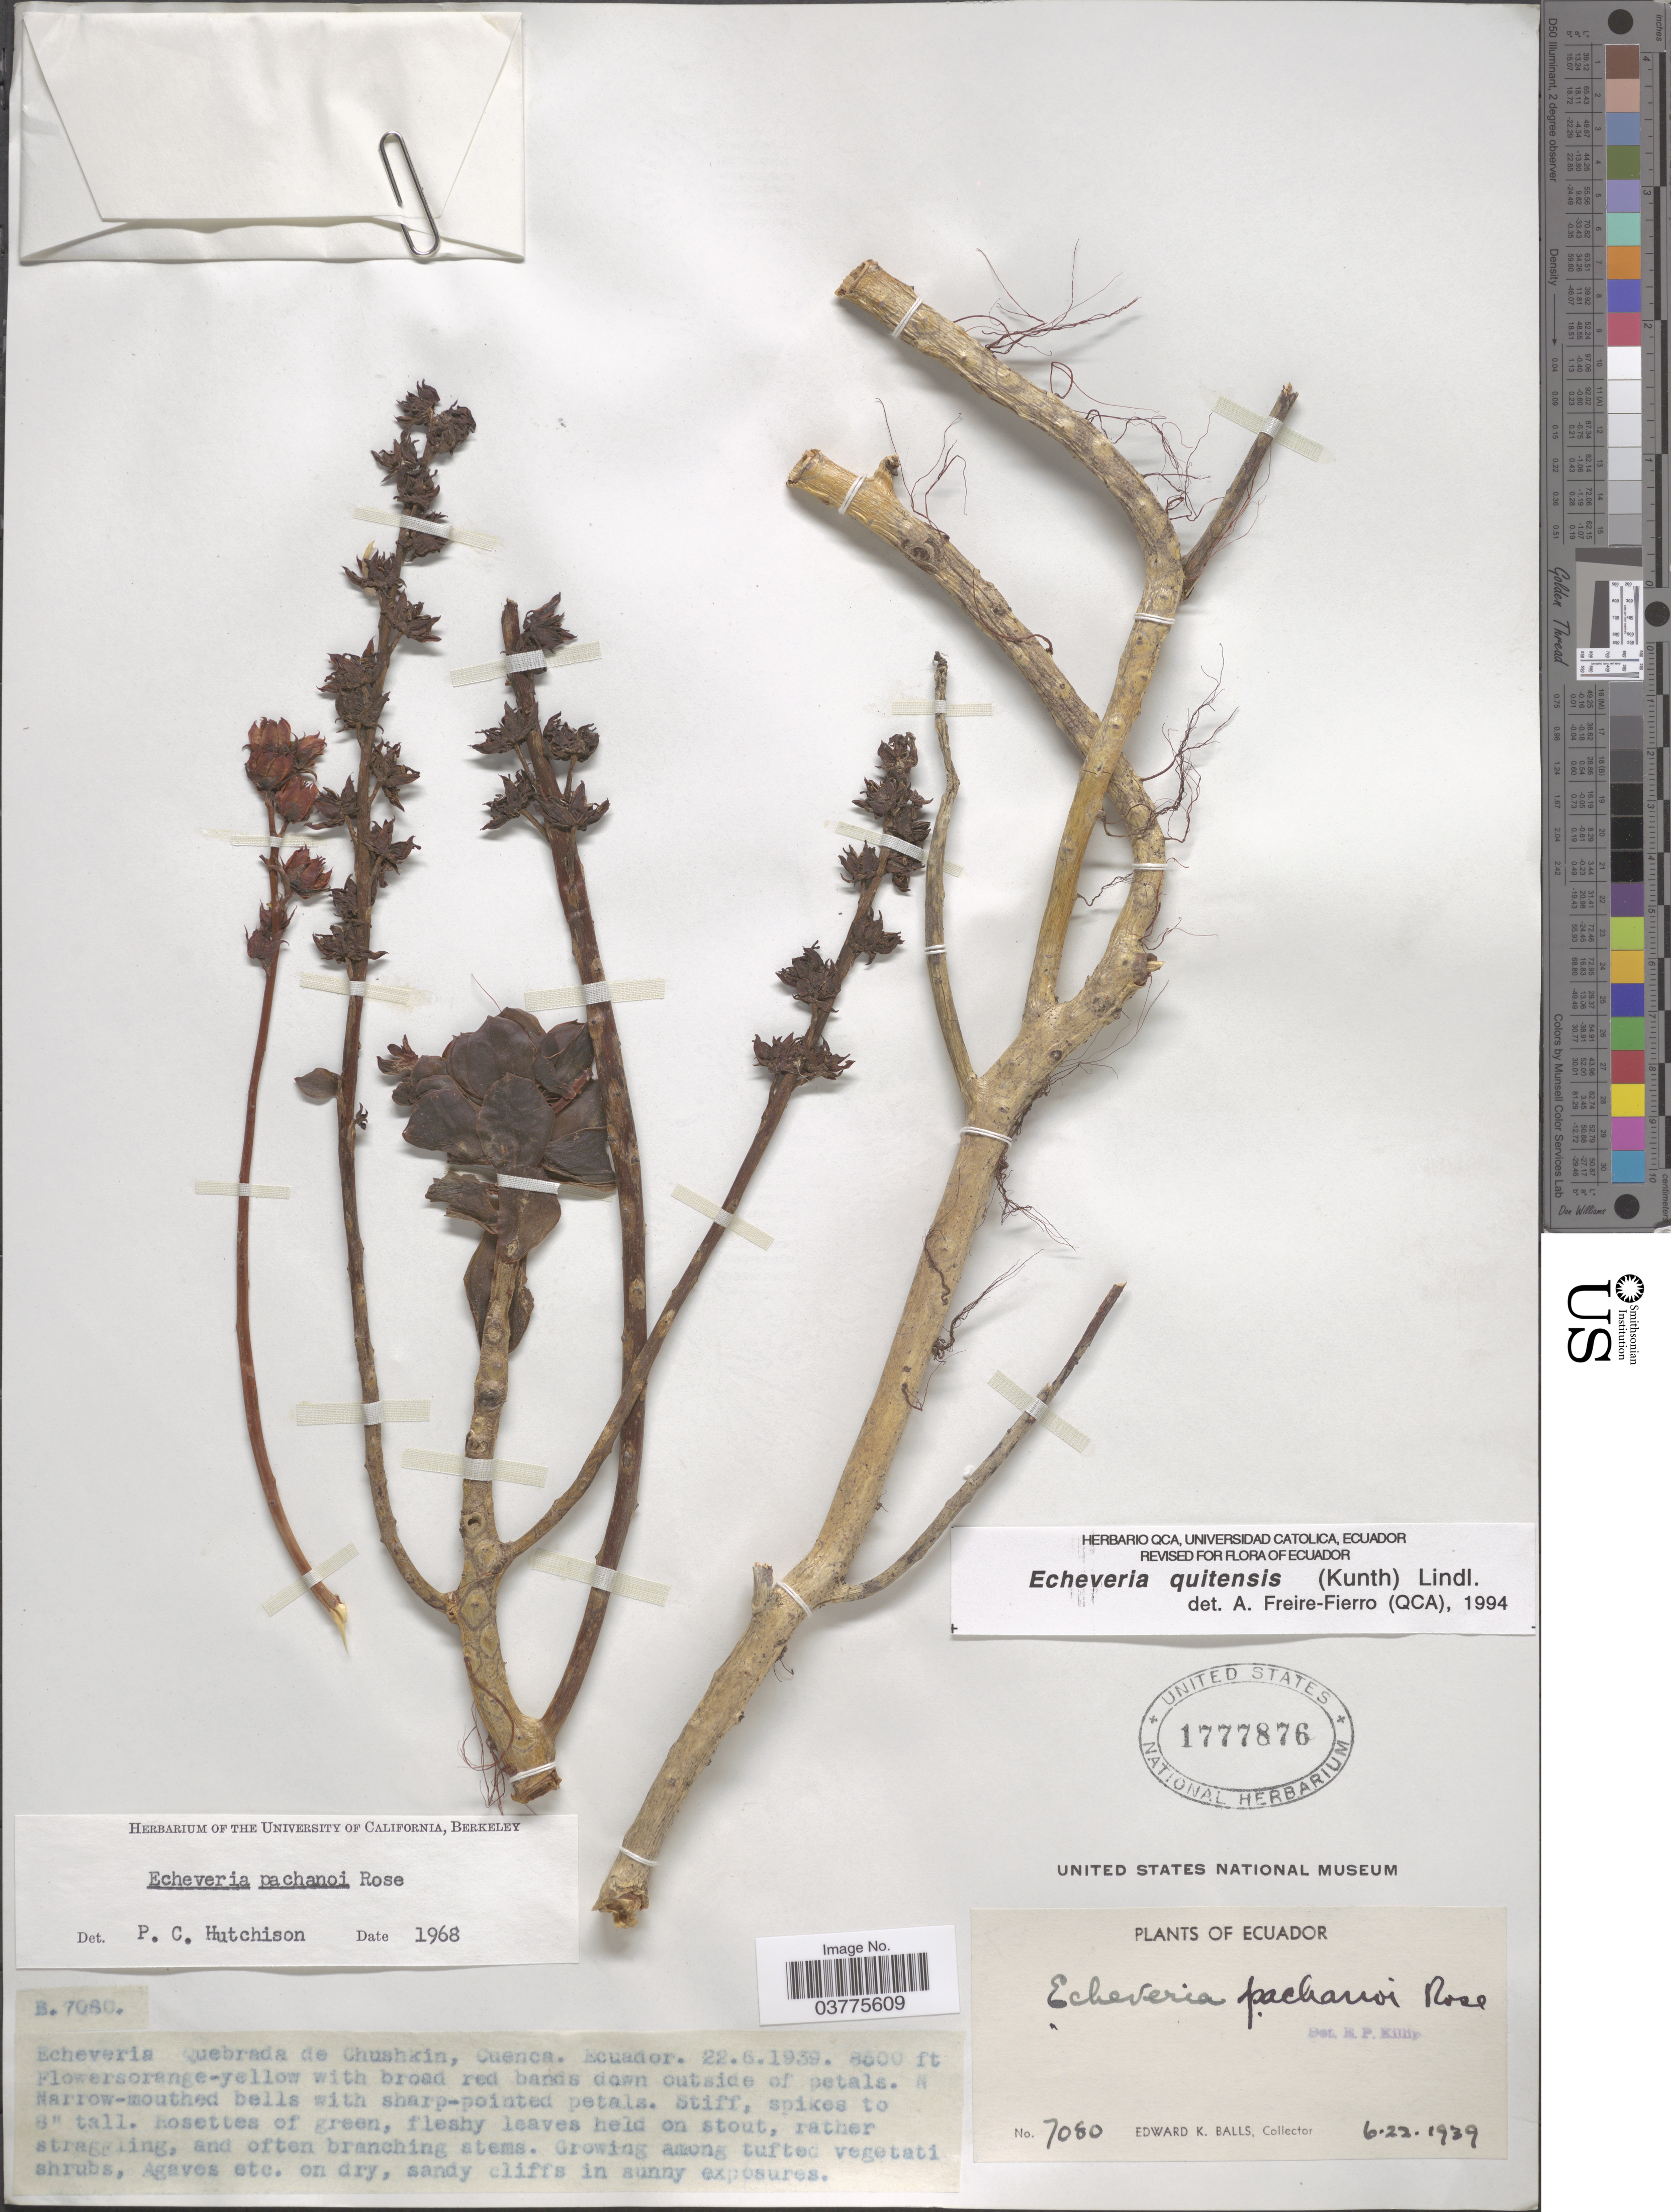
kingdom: Plantae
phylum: Tracheophyta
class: Magnoliopsida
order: Saxifragales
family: Crassulaceae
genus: Echeveria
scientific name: Echeveria quitensis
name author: (Kunth) Lindl.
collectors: E. K. Balls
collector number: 7080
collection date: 1939-06-22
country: Ecuador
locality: Quebrada de Chushkin, Cuenca.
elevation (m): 2621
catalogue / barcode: US 1777876